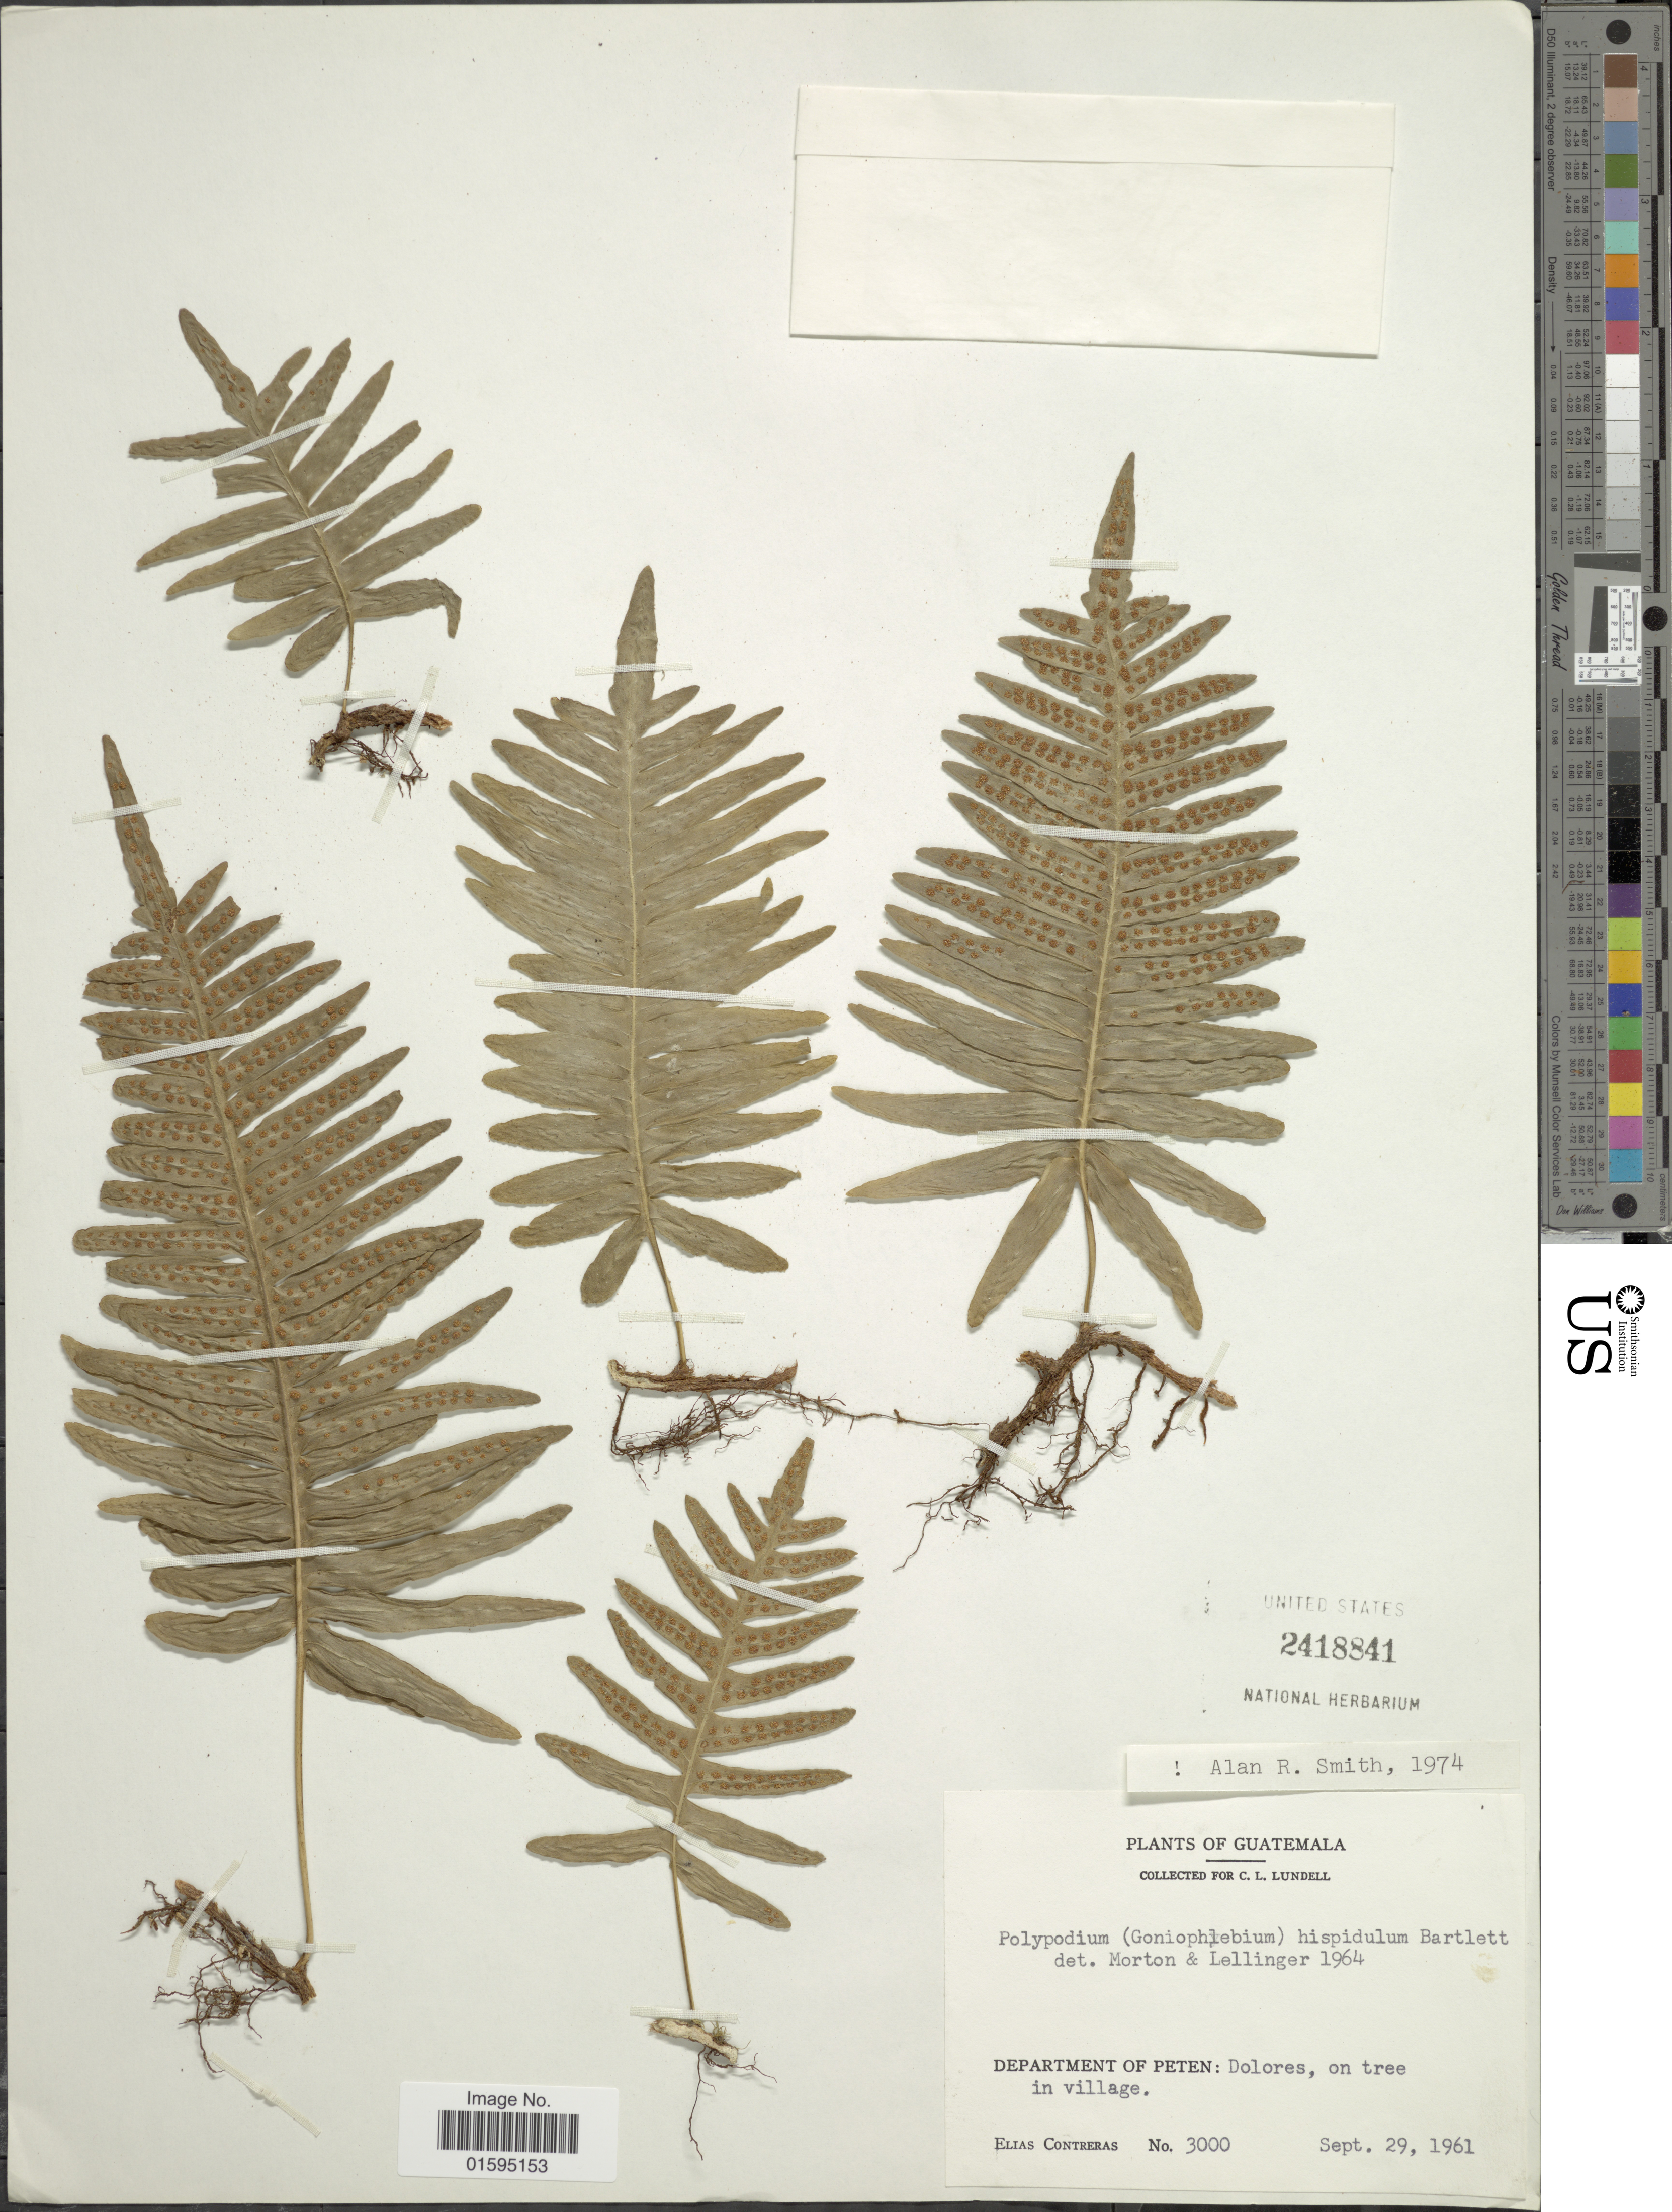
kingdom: Plantae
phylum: Tracheophyta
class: Polypodiopsida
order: Polypodiales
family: Polypodiaceae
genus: Polypodium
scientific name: Polypodium hispidulum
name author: Bartlett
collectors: E. Conteras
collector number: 3000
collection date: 1961-09-29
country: Guatemala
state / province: El Petén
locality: Dolores, on tree in village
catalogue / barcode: US 2418841